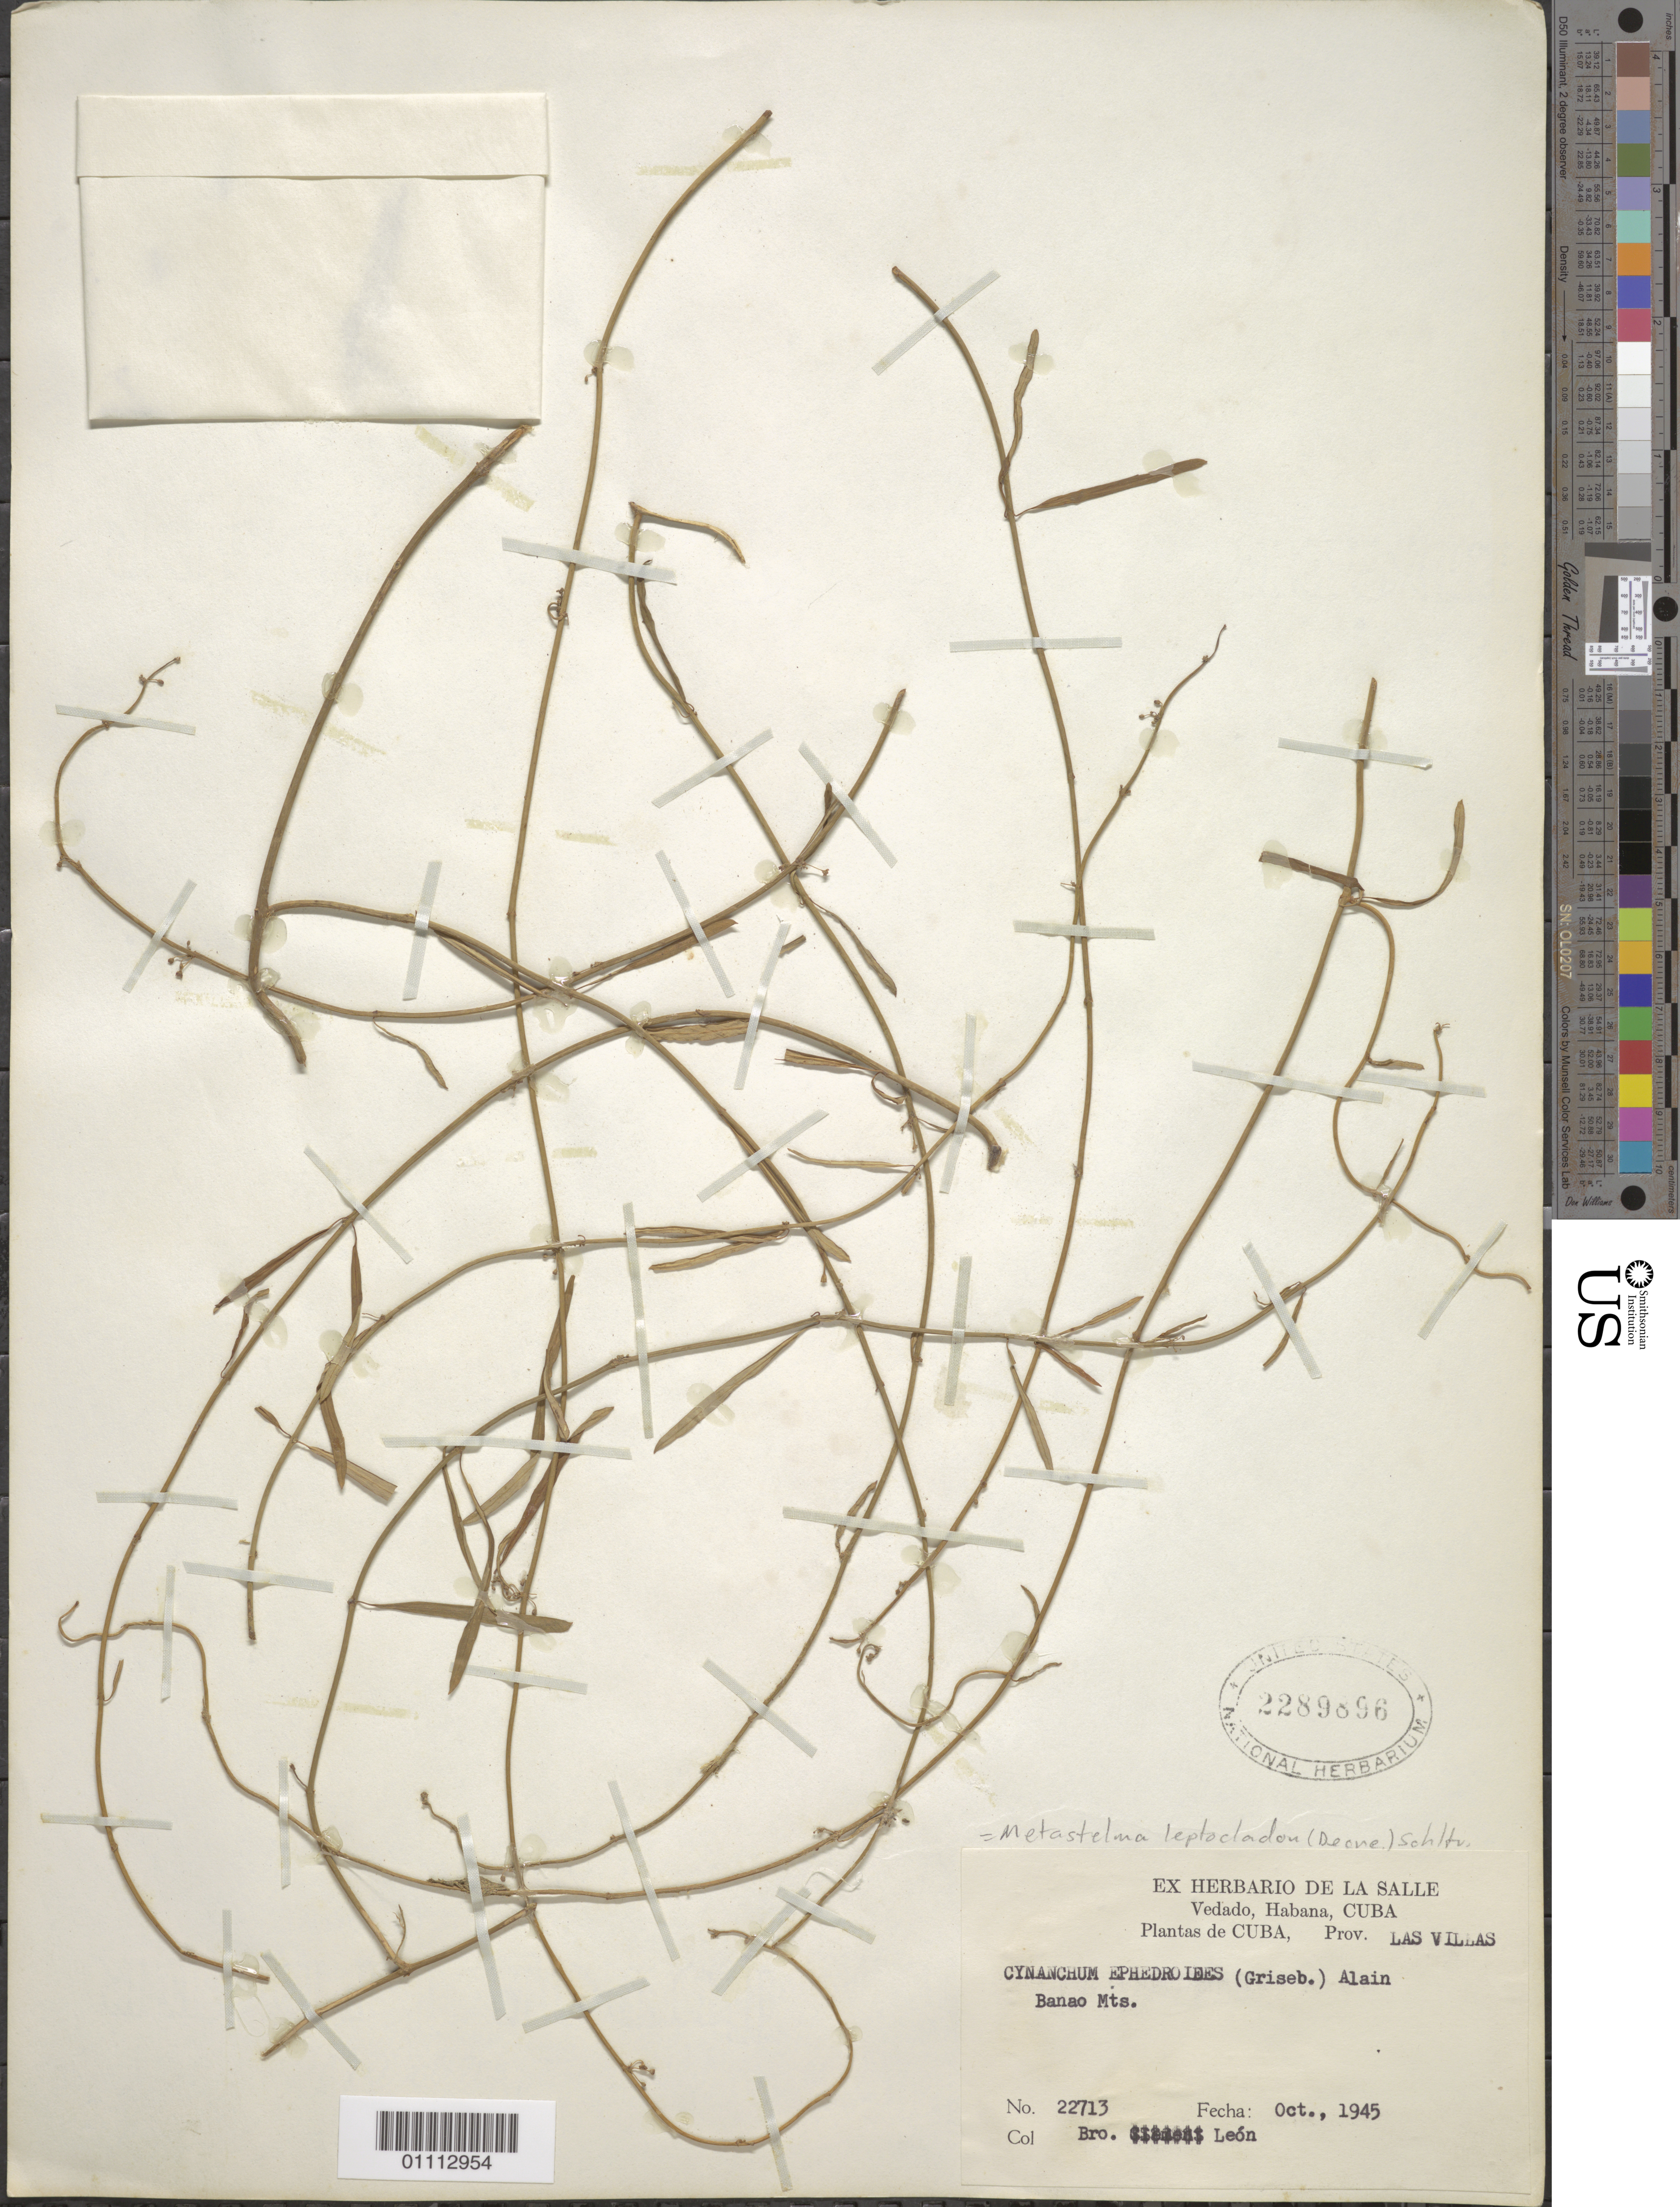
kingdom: Plantae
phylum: Tracheophyta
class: Magnoliopsida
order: Gentianales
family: Apocynaceae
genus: Metastelma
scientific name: Metastelma leptocladum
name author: (Decne.) Schltr.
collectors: Bro. León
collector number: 22713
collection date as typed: Oct 1945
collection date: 1945-10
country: Cuba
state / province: Sancti Spiritus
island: Cuba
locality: Banao Mts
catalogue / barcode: US 2289896